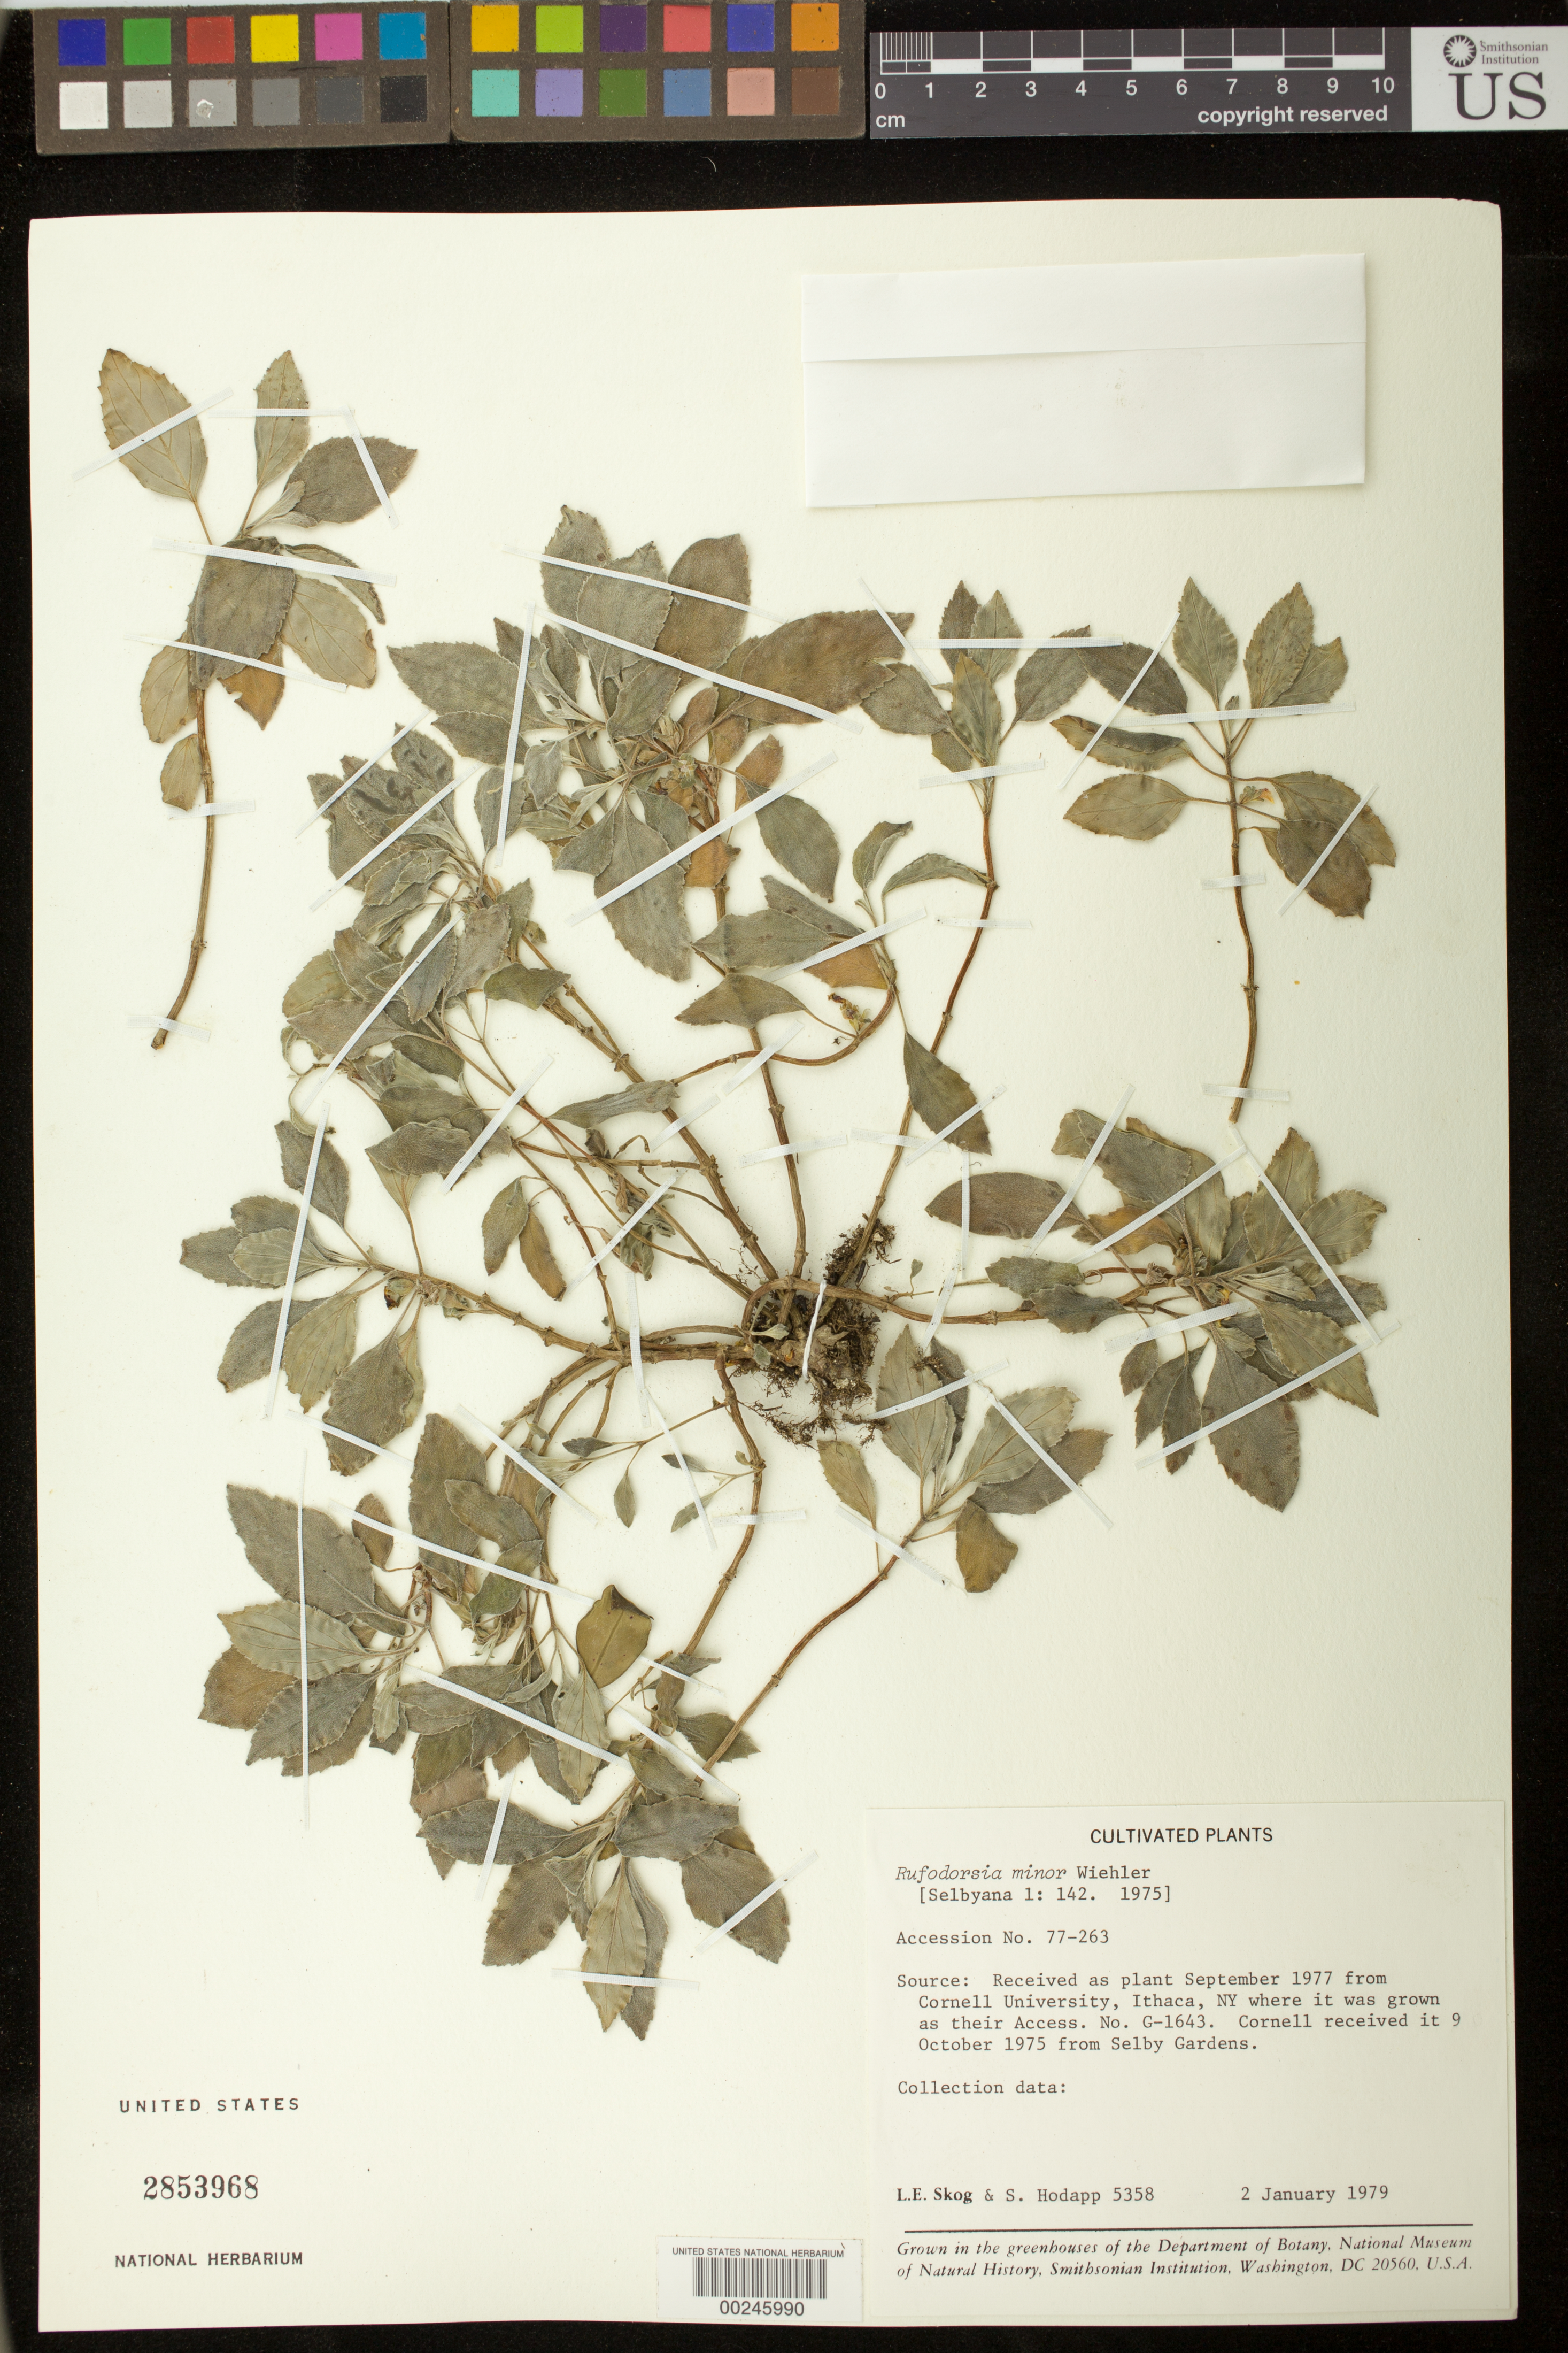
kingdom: Plantae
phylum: Tracheophyta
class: Magnoliopsida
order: Lamiales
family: Gesneriaceae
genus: Rufodorsia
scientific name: Rufodorsia minor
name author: Wiehler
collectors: L. E. Skog & S. Hodapp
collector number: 5358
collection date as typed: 02 Jan 1979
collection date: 1979-01-02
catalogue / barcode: US 2853968